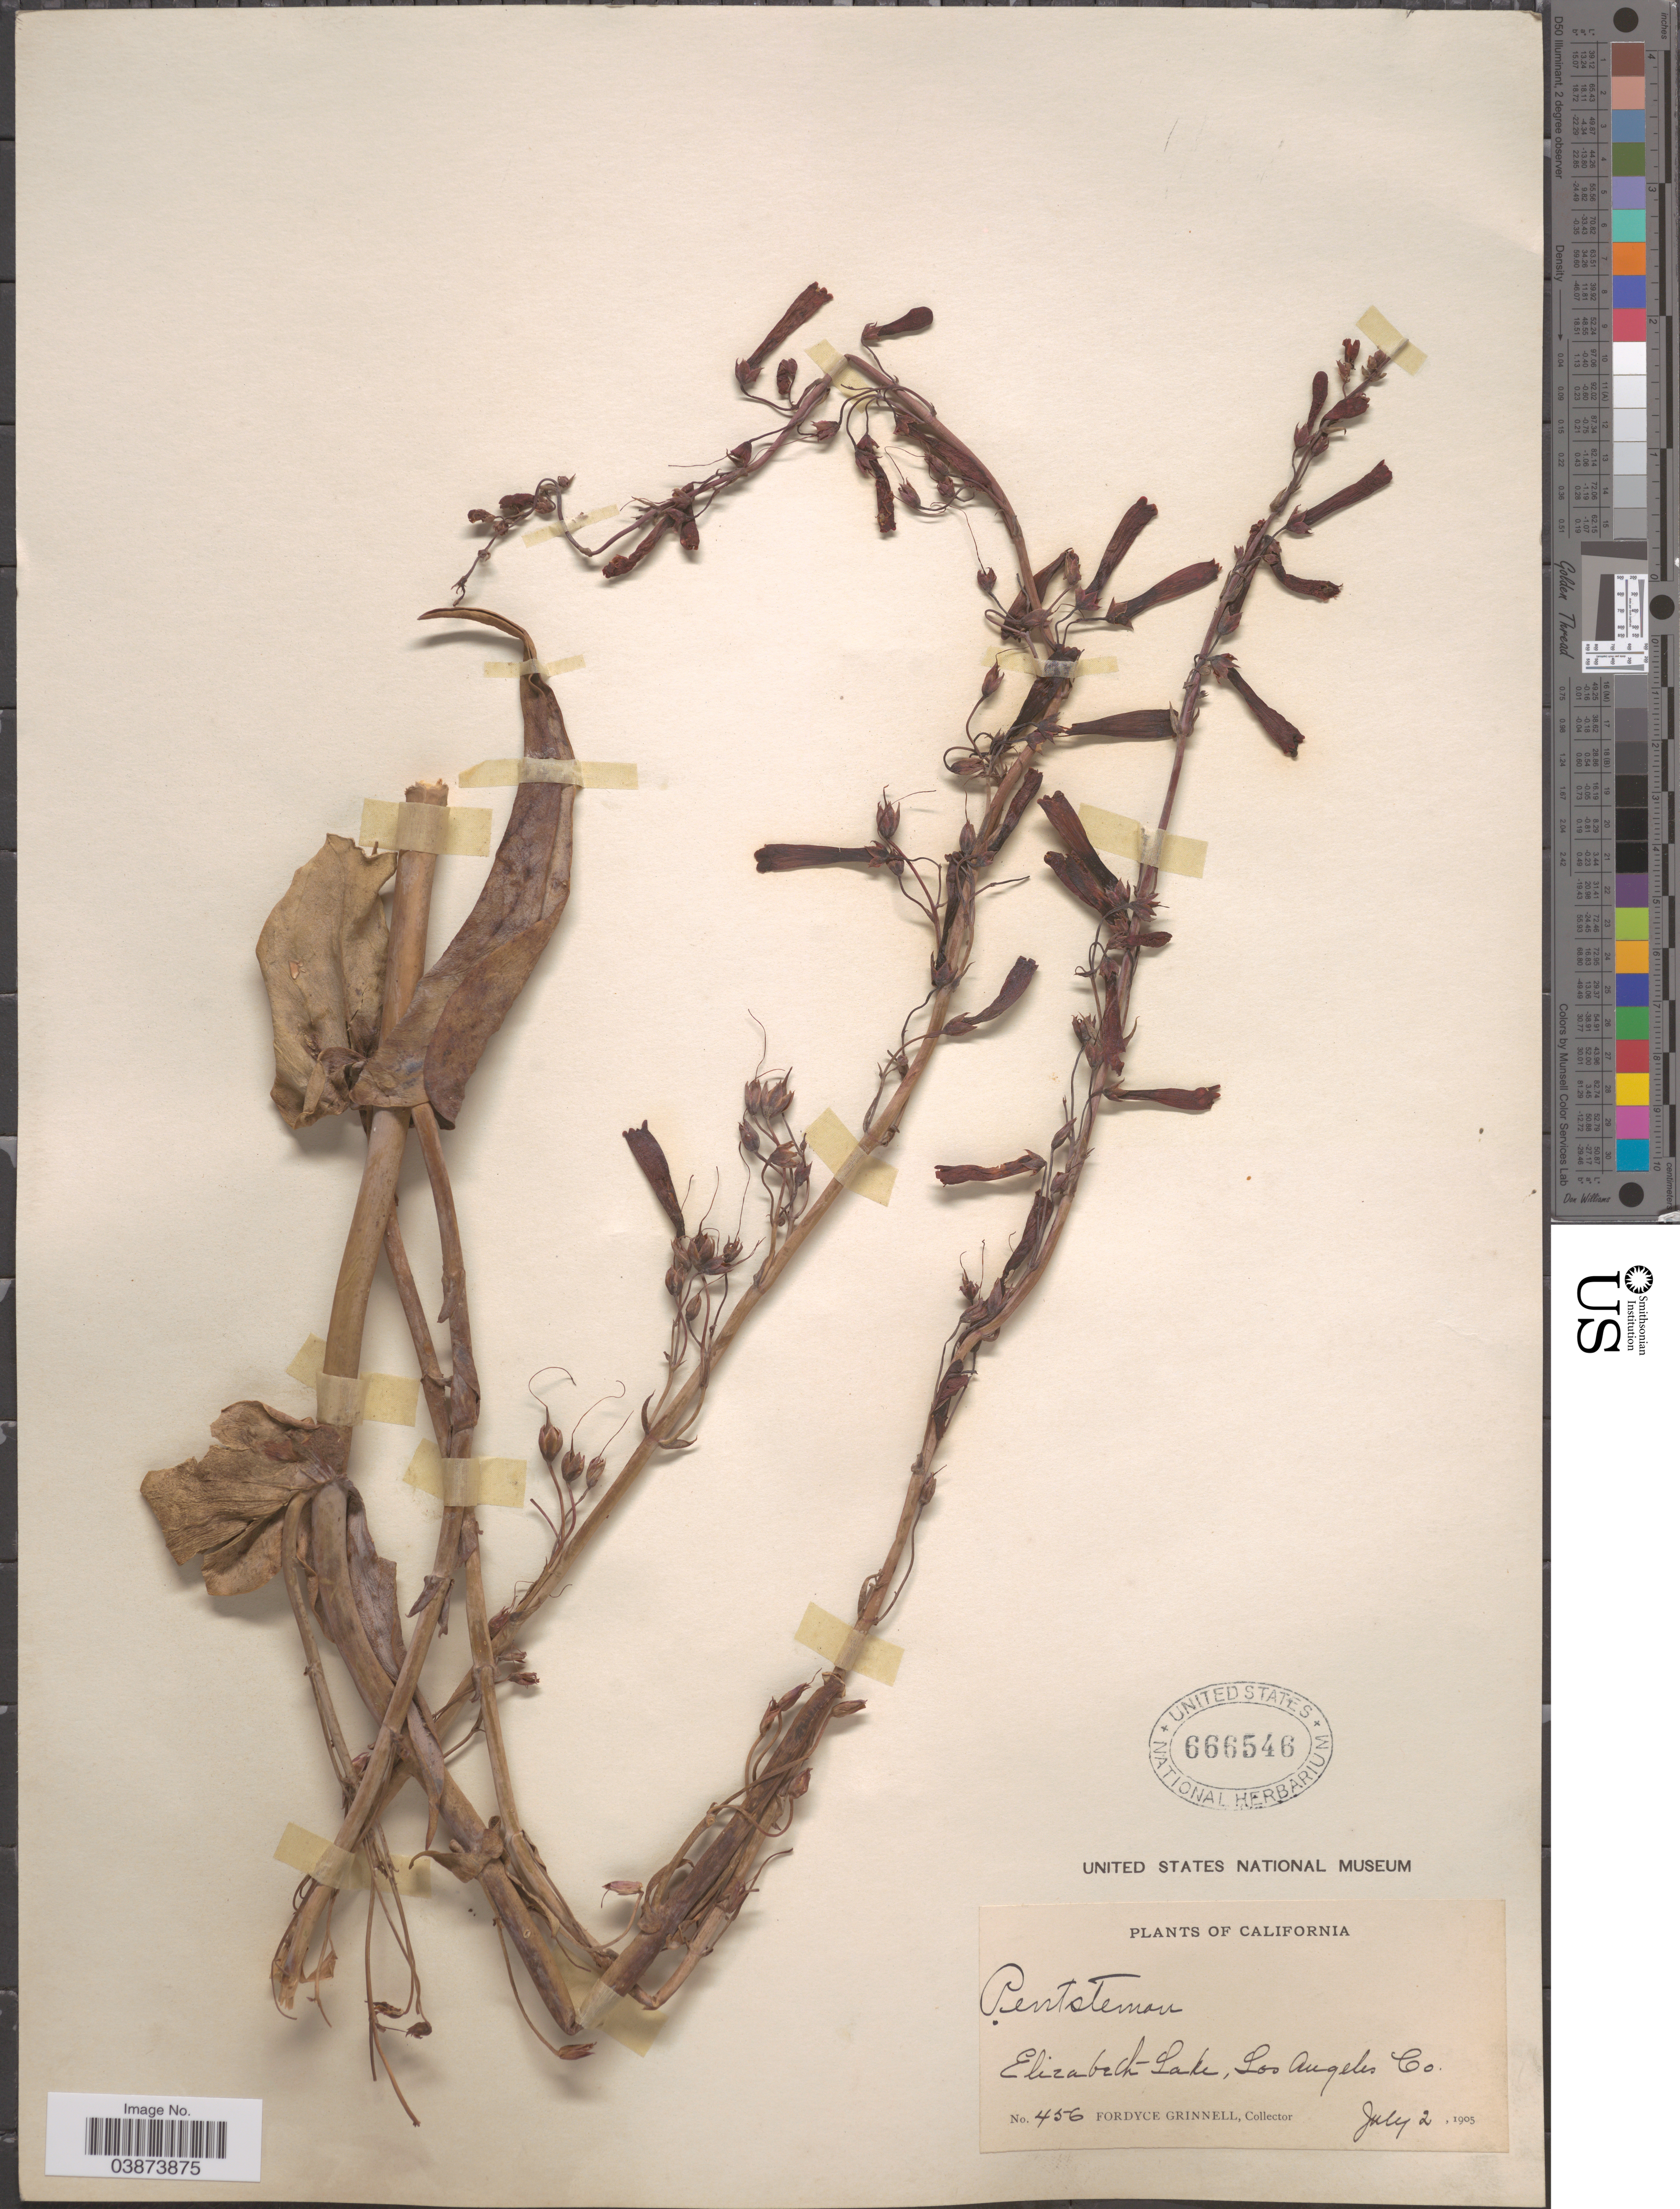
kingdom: Plantae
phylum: Tracheophyta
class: Magnoliopsida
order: Lamiales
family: Plantaginaceae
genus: Penstemon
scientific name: Penstemon centranthifolius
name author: Benth.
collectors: F. Grinnell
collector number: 456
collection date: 1905-07-02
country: United States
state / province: California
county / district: Los Angeles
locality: Elizabeth Lake, Los Angeles Co.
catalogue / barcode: US 666546